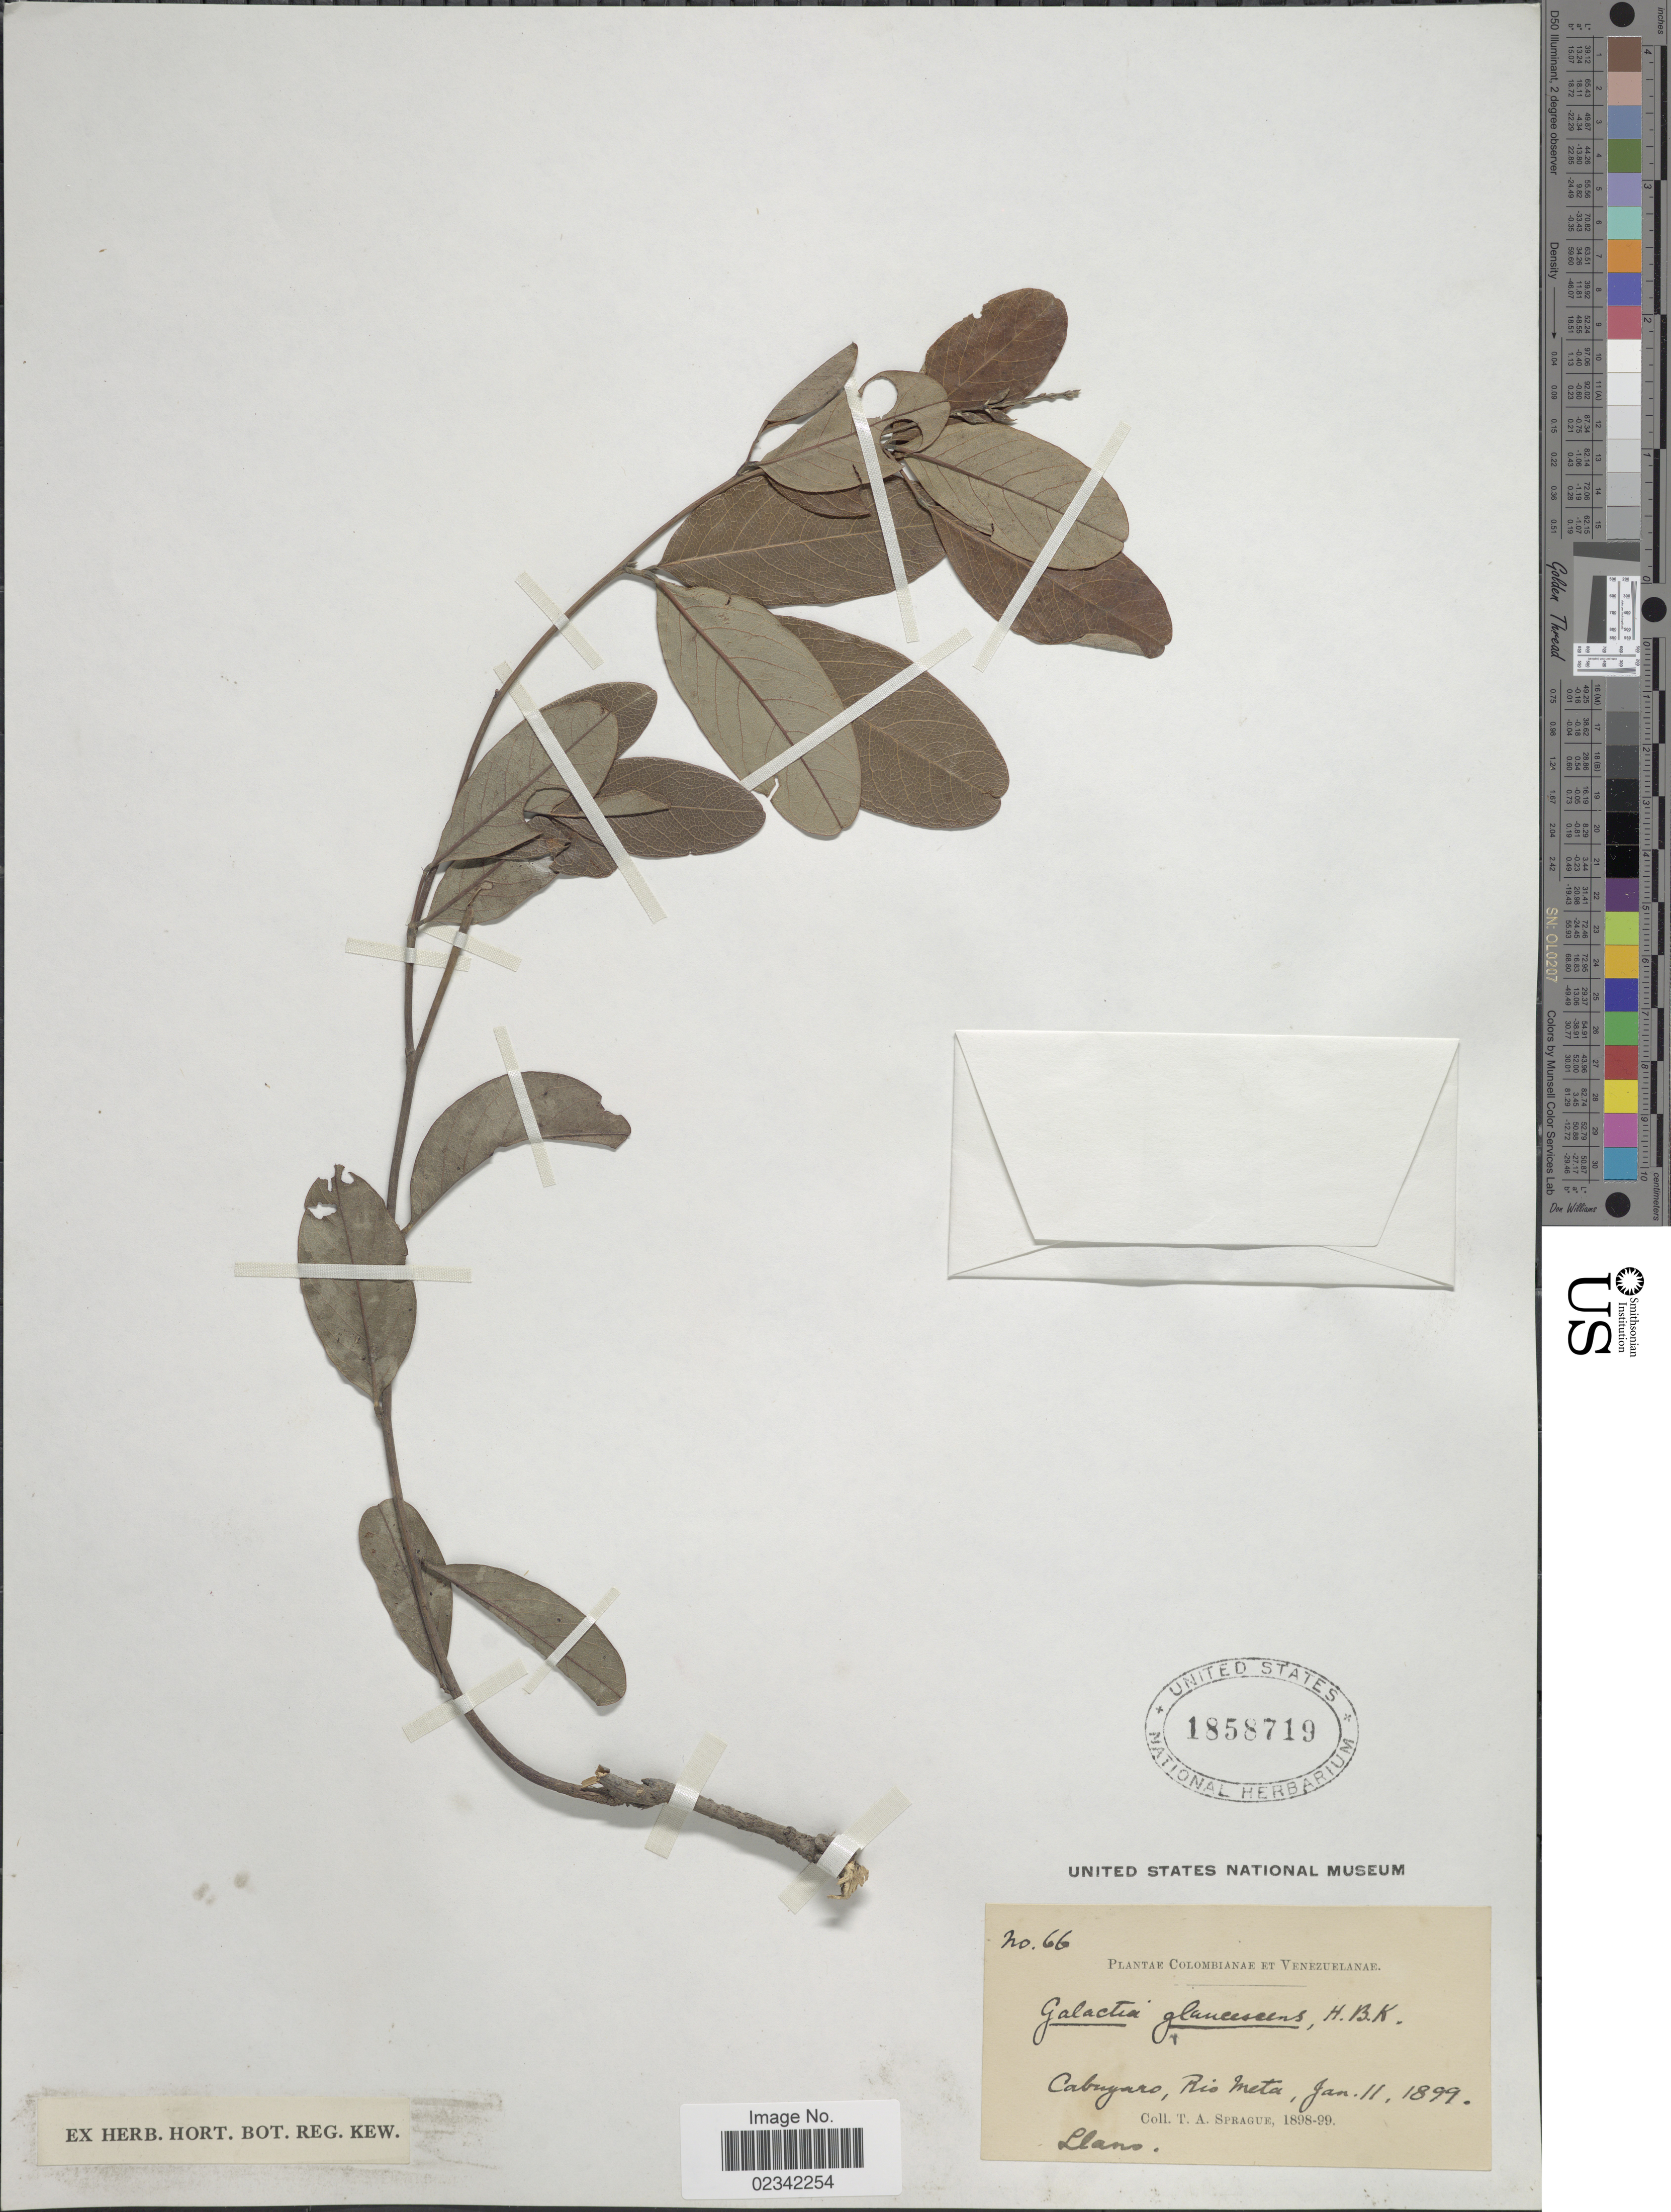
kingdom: Plantae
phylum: Tracheophyta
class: Magnoliopsida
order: Fabales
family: Fabaceae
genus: Galactia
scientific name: Galactia glaucescens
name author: Kunth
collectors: T. A. Sprague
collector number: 66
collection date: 1899-01-11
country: Colombia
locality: Colombianae et Venezuelanae, Cabuyaro, Rio Meta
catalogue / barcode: US 1858719